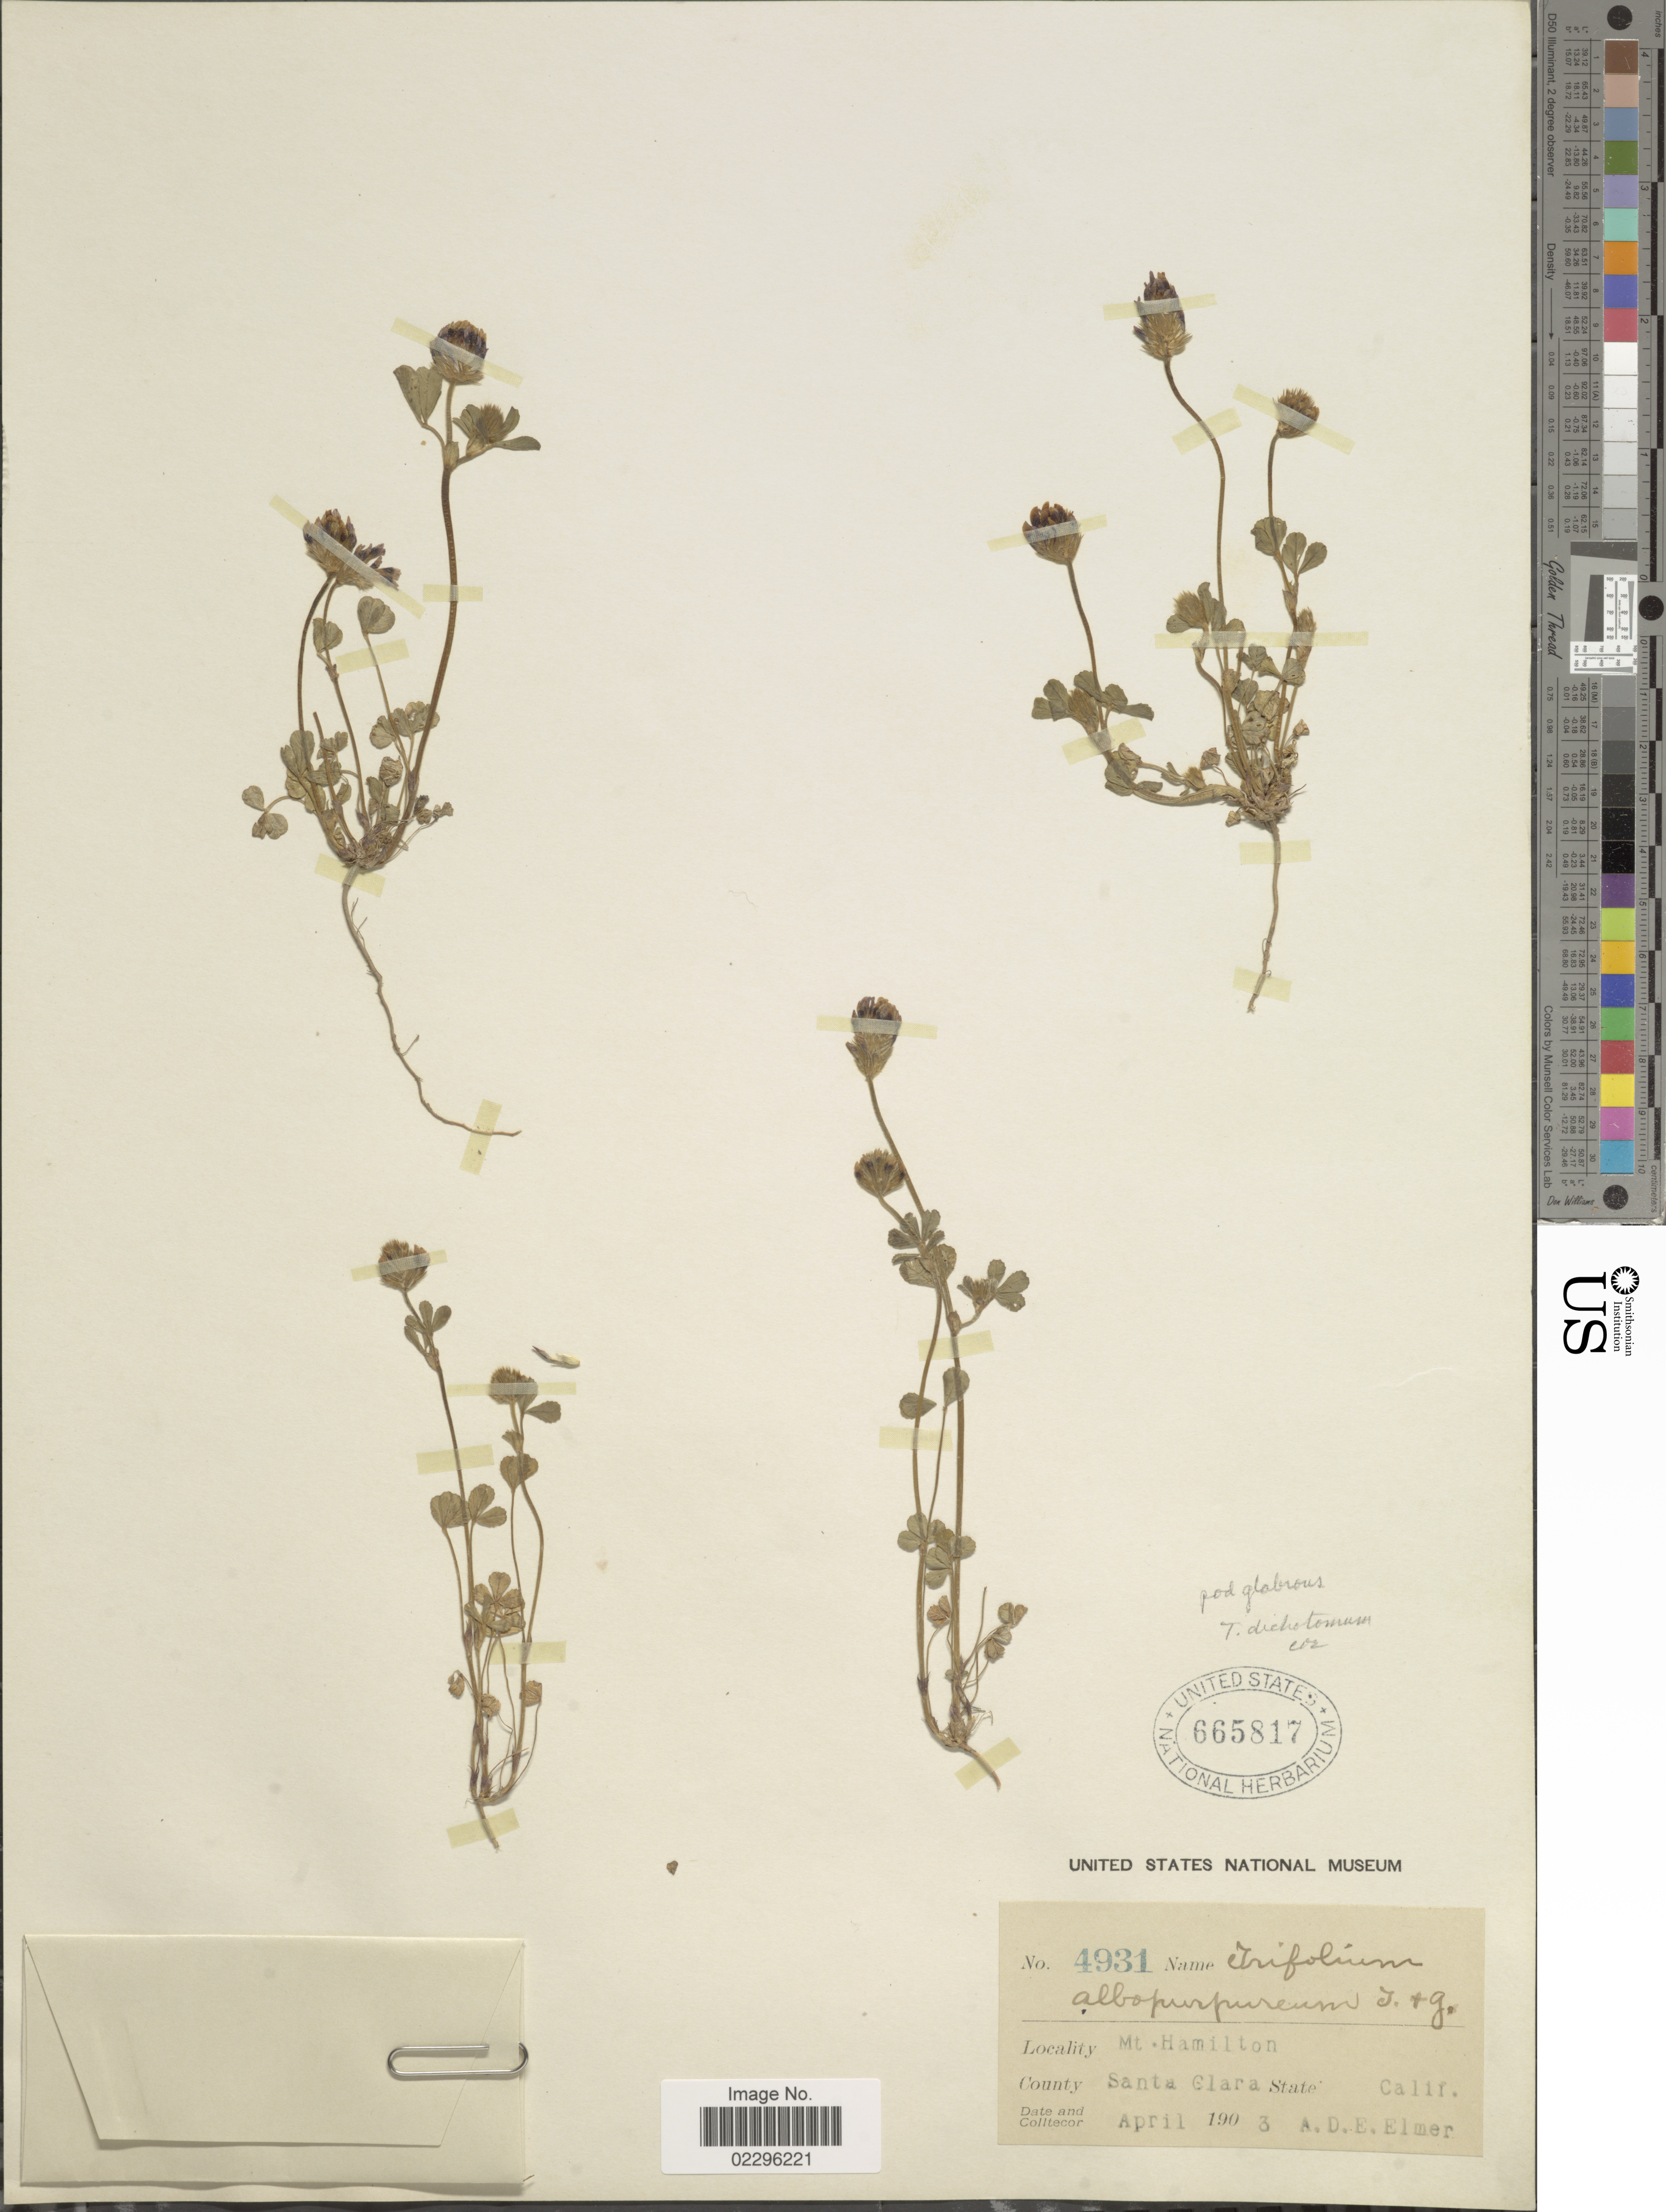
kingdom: Plantae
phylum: Tracheophyta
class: Magnoliopsida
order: Fabales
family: Fabaceae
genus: Trifolium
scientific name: Trifolium dichotomum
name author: Hook. & Arn.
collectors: A. D. E. Elmer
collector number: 4931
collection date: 1903-04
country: United States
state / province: California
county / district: Santa Clara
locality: Mt. Hamilton. Santa Clara County. Calif.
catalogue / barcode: US 665817